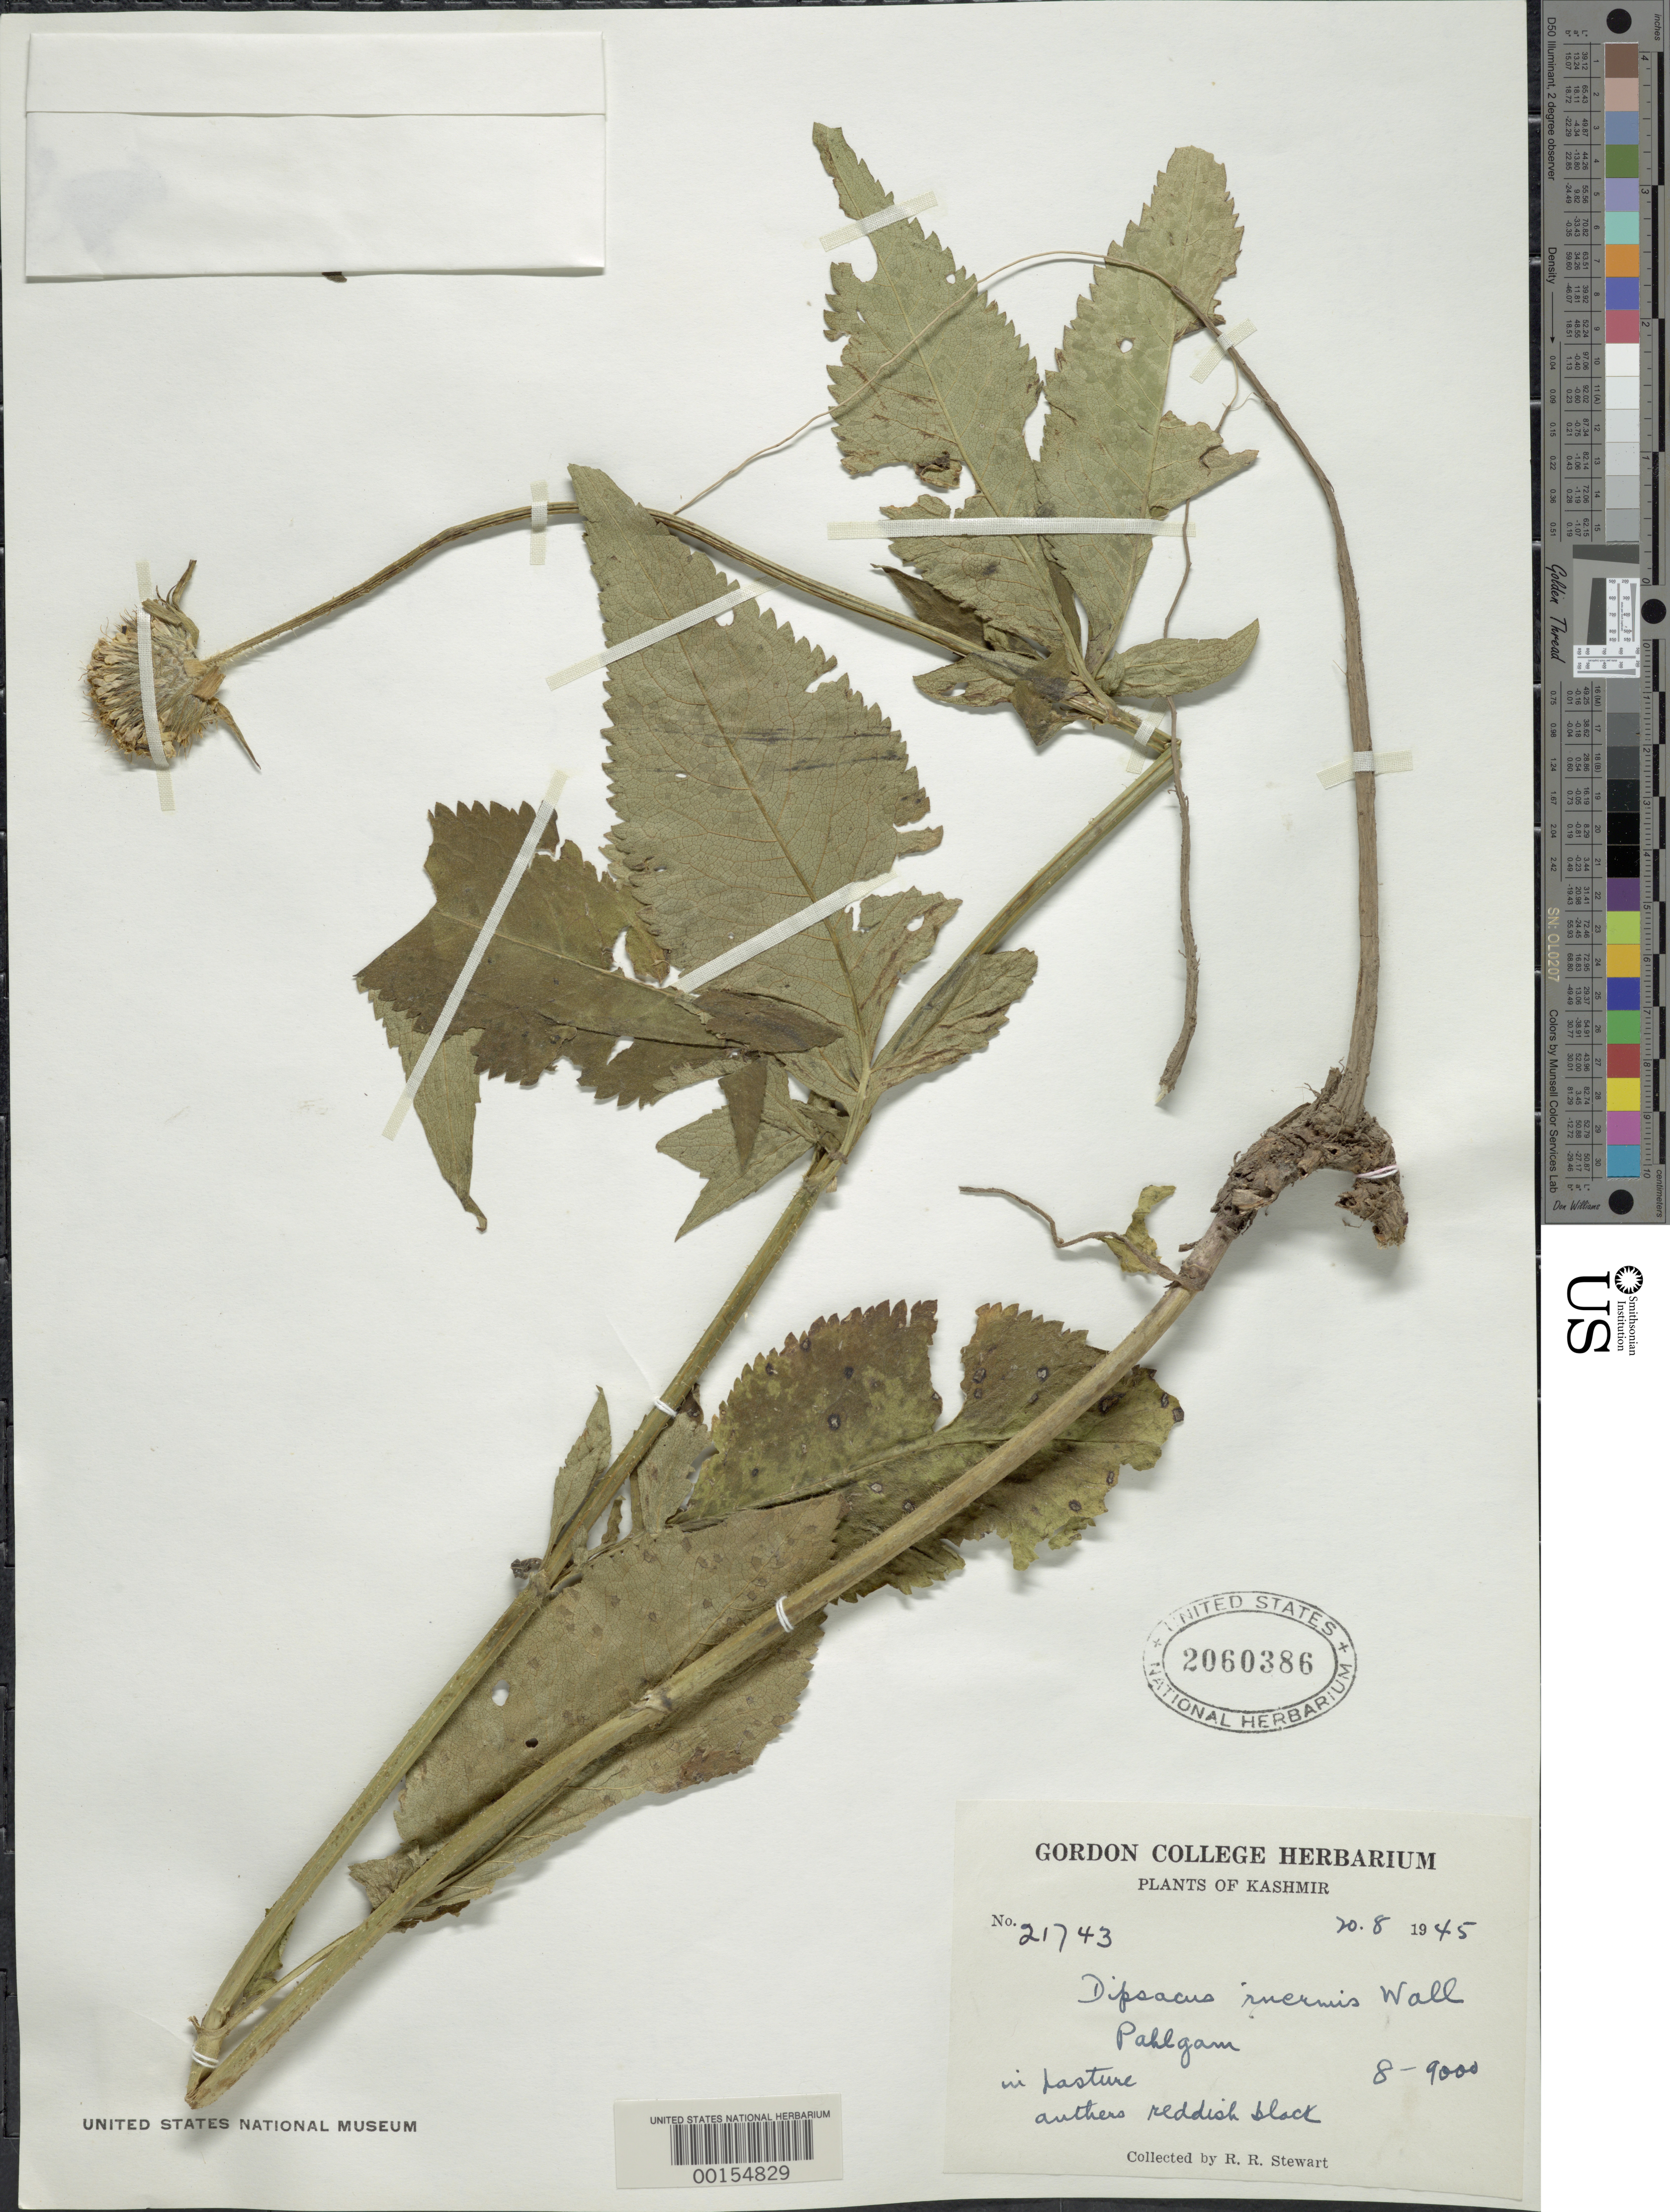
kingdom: Plantae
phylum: Tracheophyta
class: Magnoliopsida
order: Dipsacales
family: Caprifoliaceae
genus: Dipsacus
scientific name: Dipsacus inermis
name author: Wall.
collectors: R. R. Stewart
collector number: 21743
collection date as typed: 20 Aug 1945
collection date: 1945-08-20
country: Turkey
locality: Kashmir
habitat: In pasture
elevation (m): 2438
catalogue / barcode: US 2060386